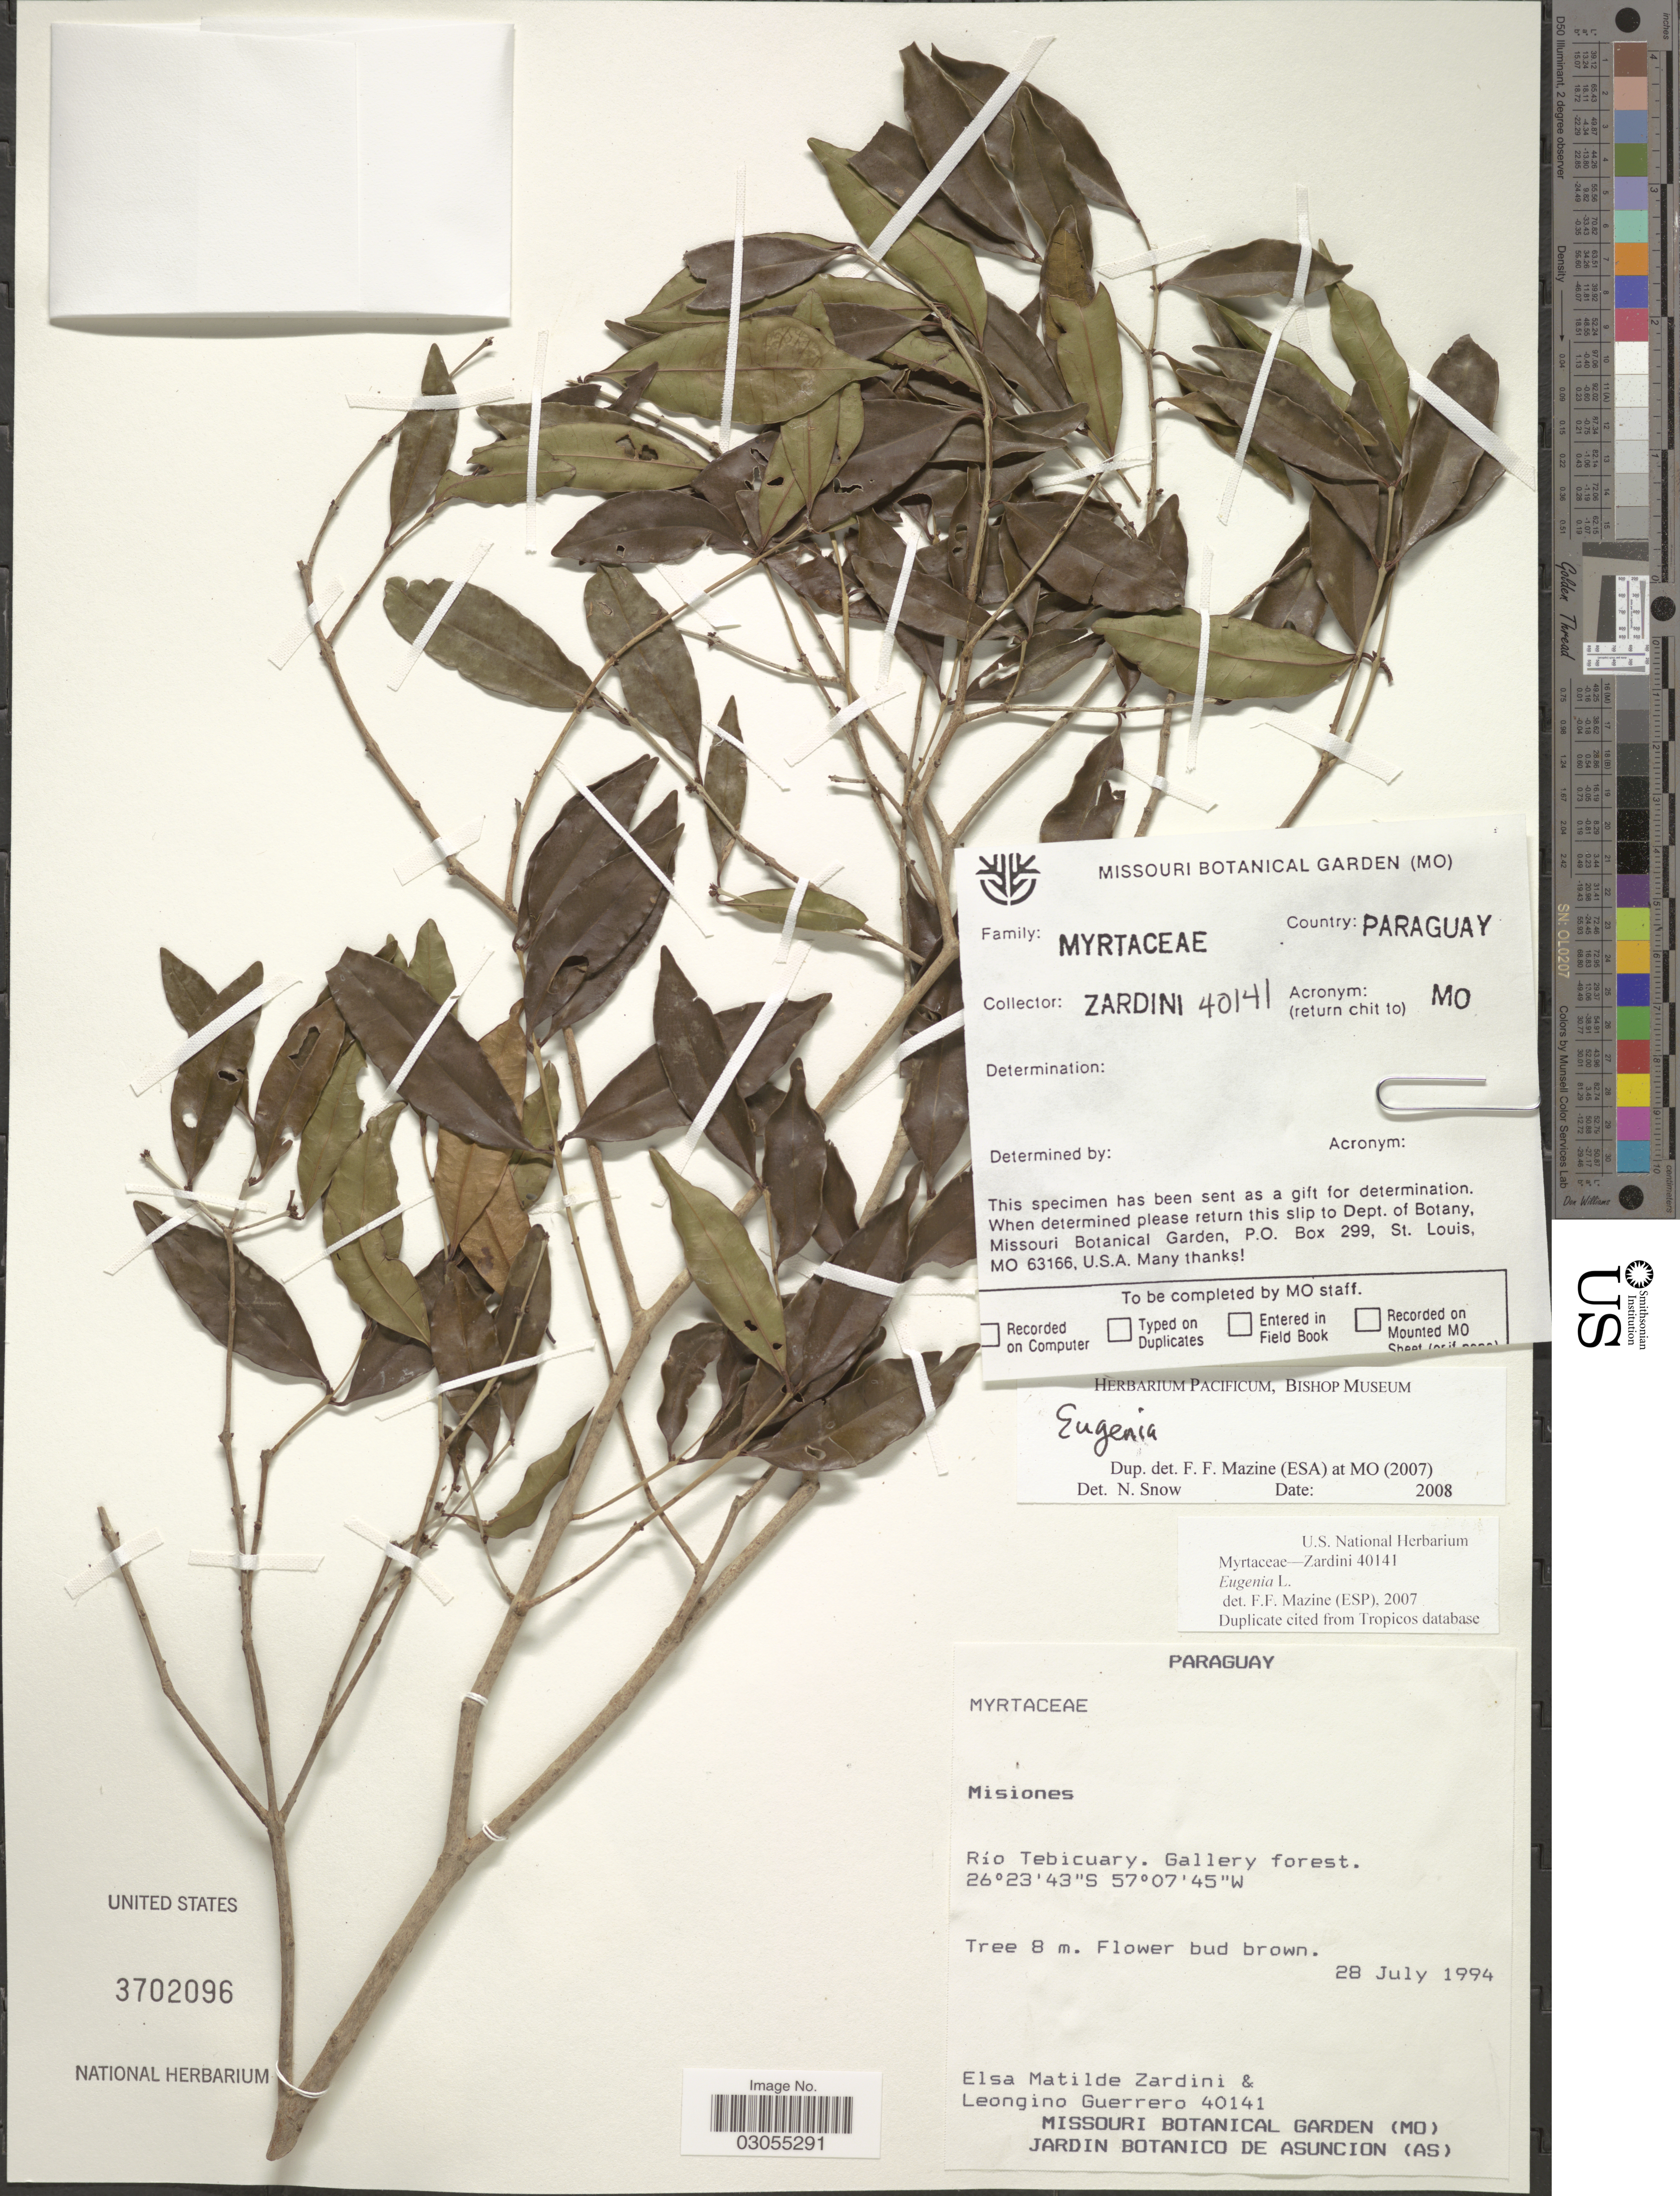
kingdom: Plantae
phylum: Tracheophyta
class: Magnoliopsida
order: Myrtales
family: Myrtaceae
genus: Eugenia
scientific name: Eugenia sp.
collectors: E. M. Zardini & L. Guerrero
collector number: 40141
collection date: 1994-07-28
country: Paraguay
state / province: Misiones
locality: Río Tebicuary.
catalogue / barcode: US 3702096